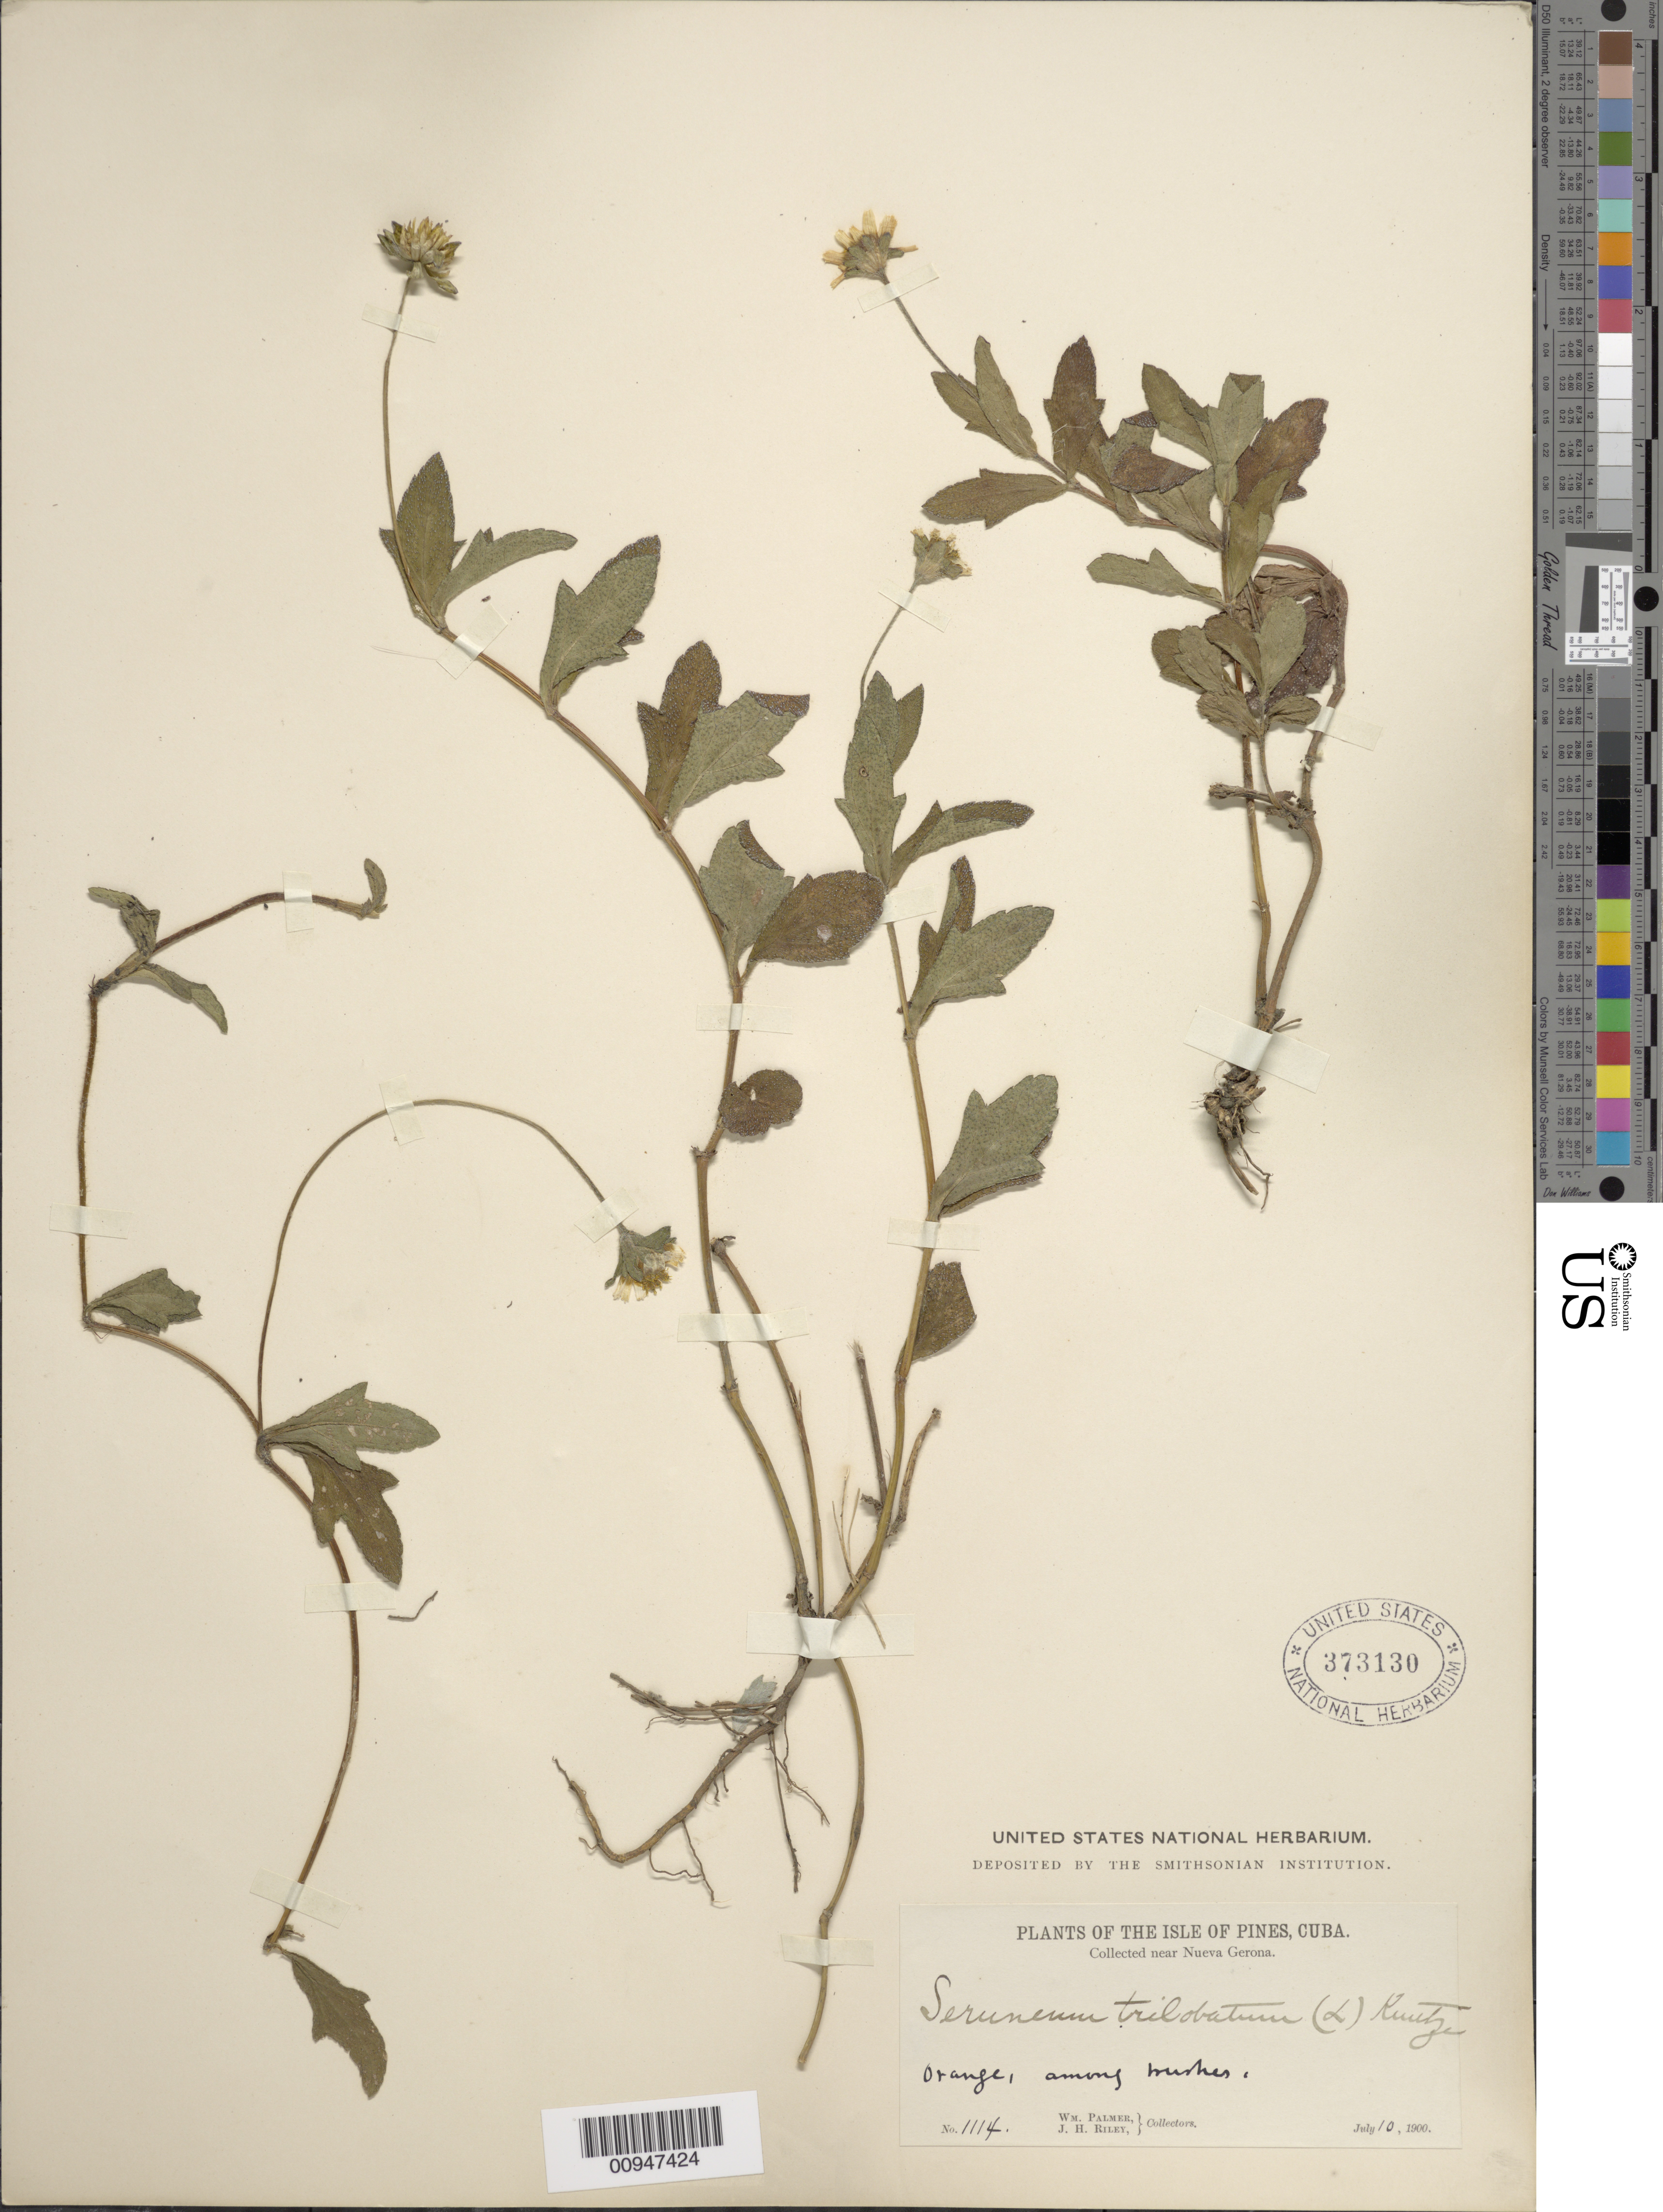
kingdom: Plantae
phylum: Tracheophyta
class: Magnoliopsida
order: Asterales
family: Asteraceae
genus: Sphagneticola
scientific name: Sphagneticola trilobata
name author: (L.) Pruski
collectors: W. Palmer & J. H. Riley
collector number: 1114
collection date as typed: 10 Jul 1900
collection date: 1900-07-10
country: Cuba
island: Isla de la Juventud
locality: Isle of Pines, Near Nueva Gerona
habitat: Among marshes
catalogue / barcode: US 373130